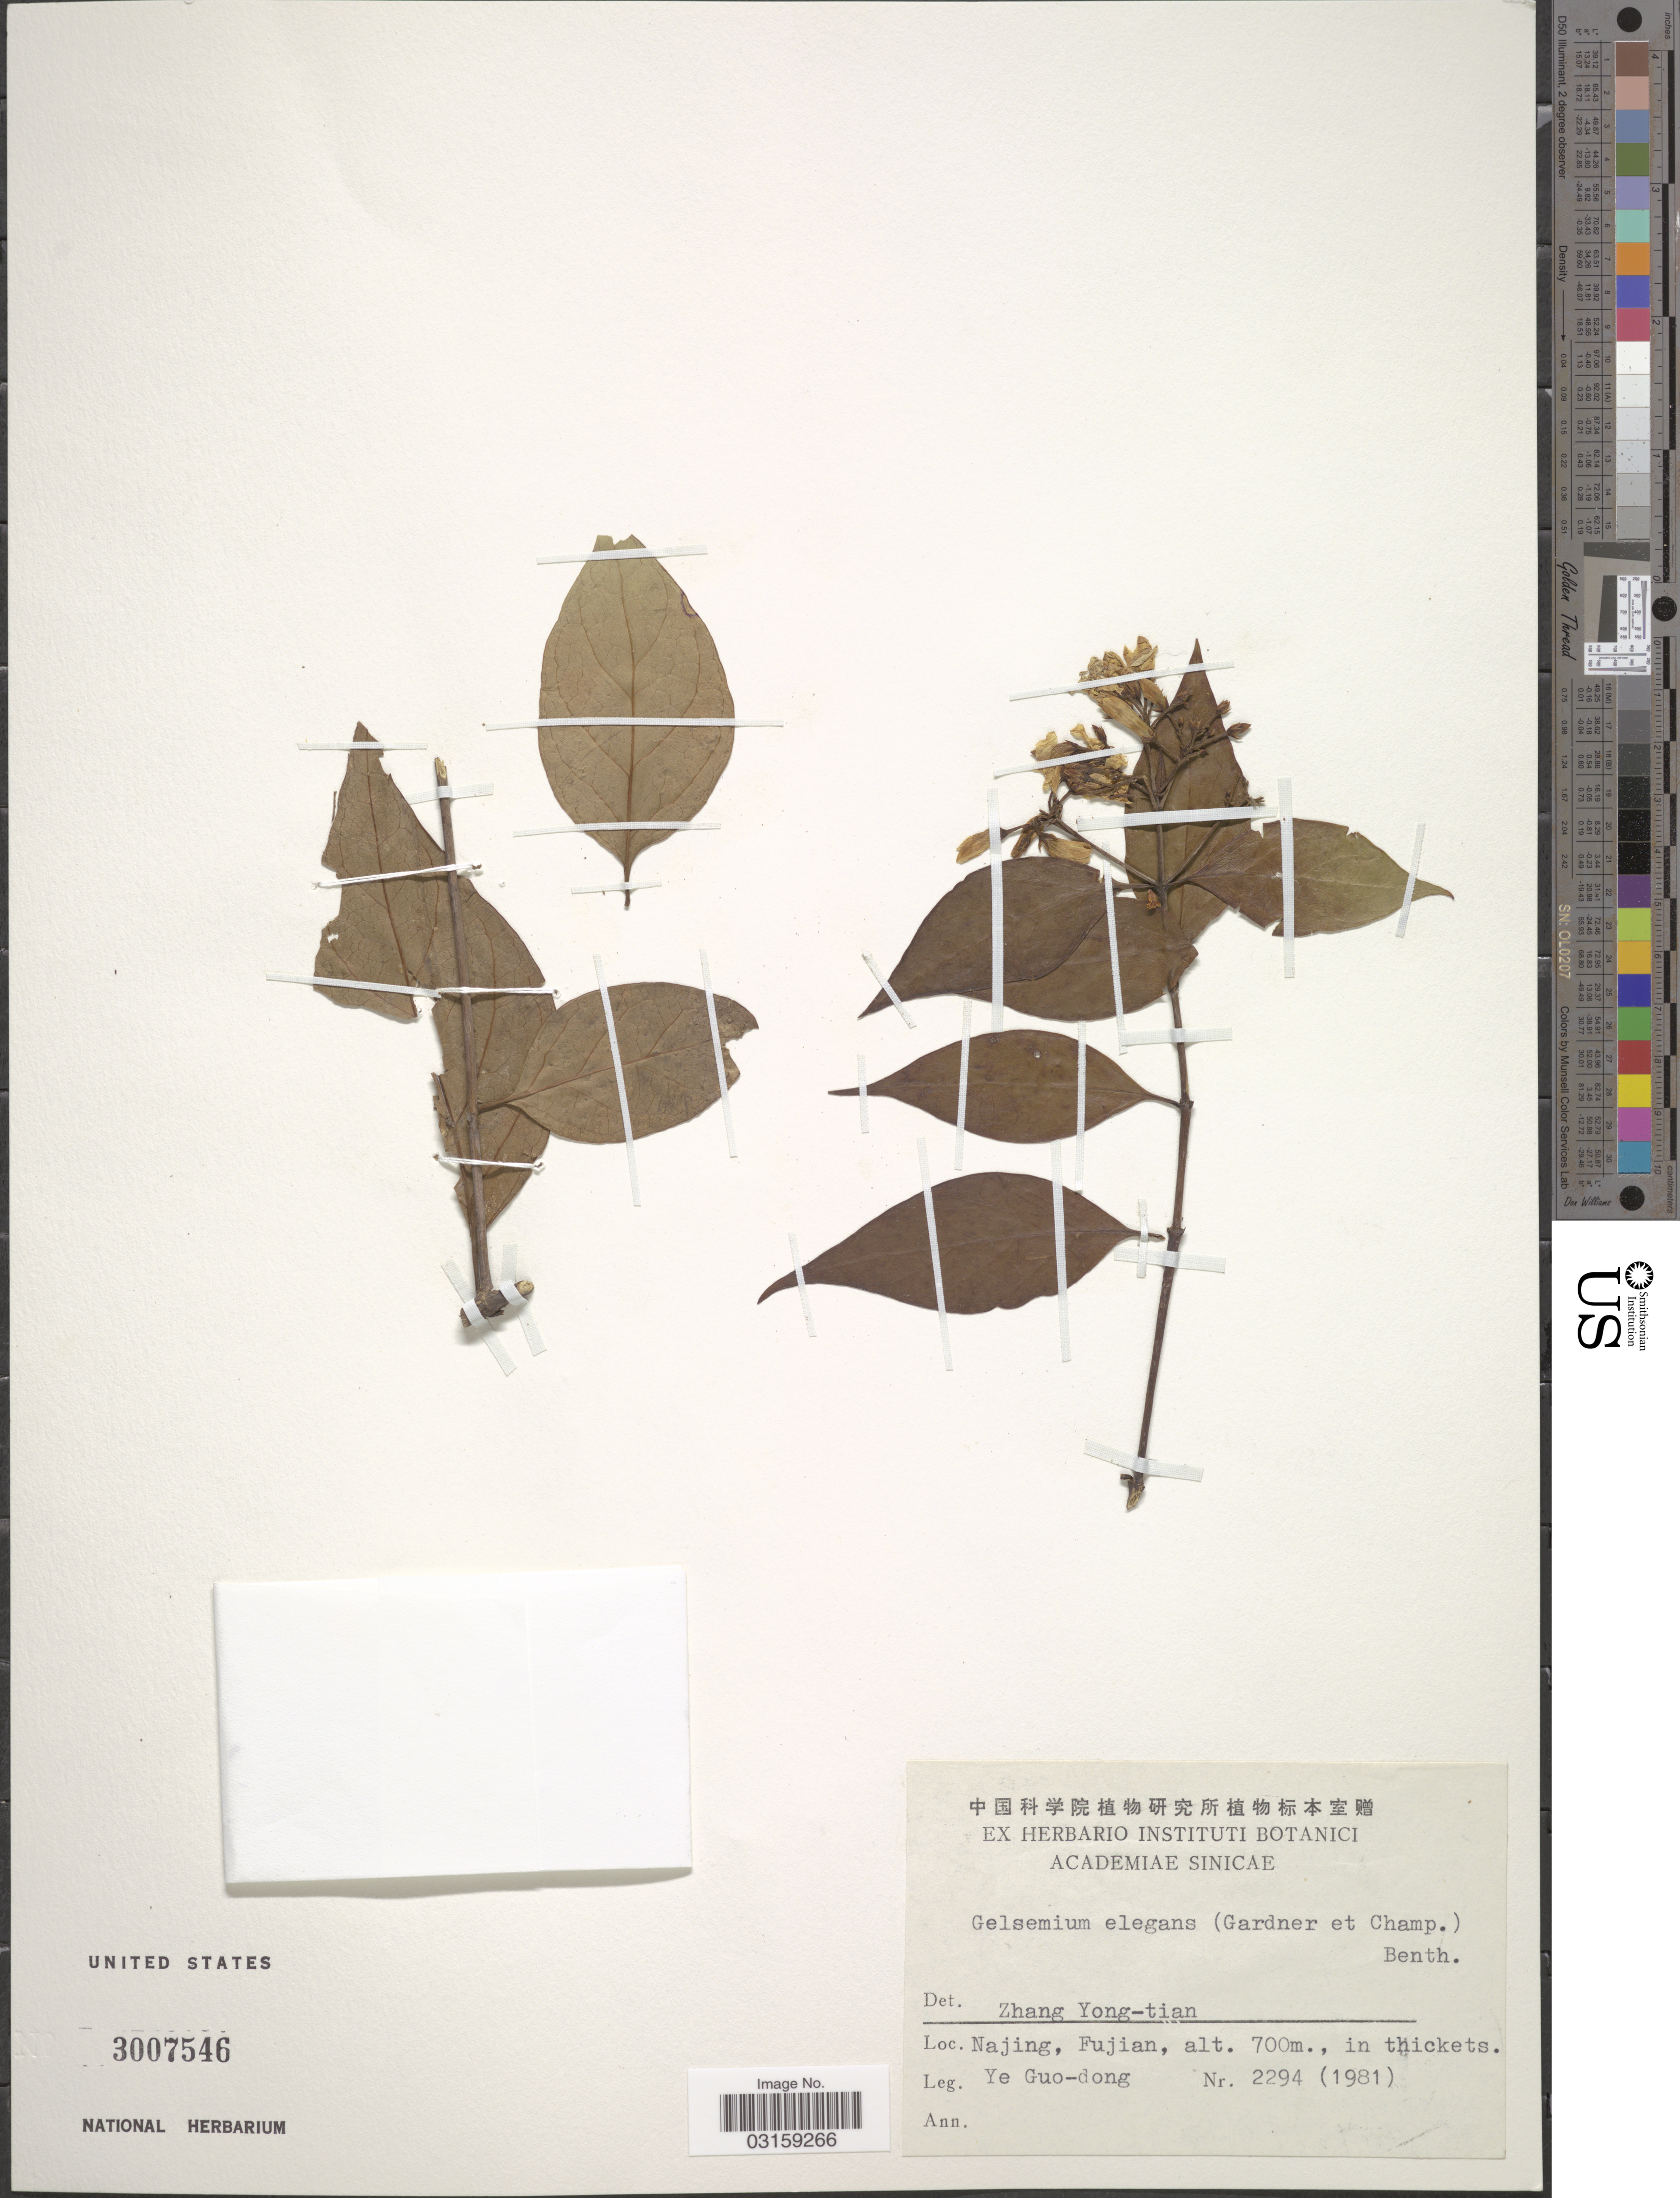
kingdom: Plantae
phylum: Tracheophyta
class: Magnoliopsida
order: Gentianales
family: Gelsemiaceae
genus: Gelsemium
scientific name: Gelsemium elegans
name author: (Gardner & Chapm.) Benth.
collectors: Y. Guo-dong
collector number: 2294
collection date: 1981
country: China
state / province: Fujian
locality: Najing.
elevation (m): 700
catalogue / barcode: US 3007546